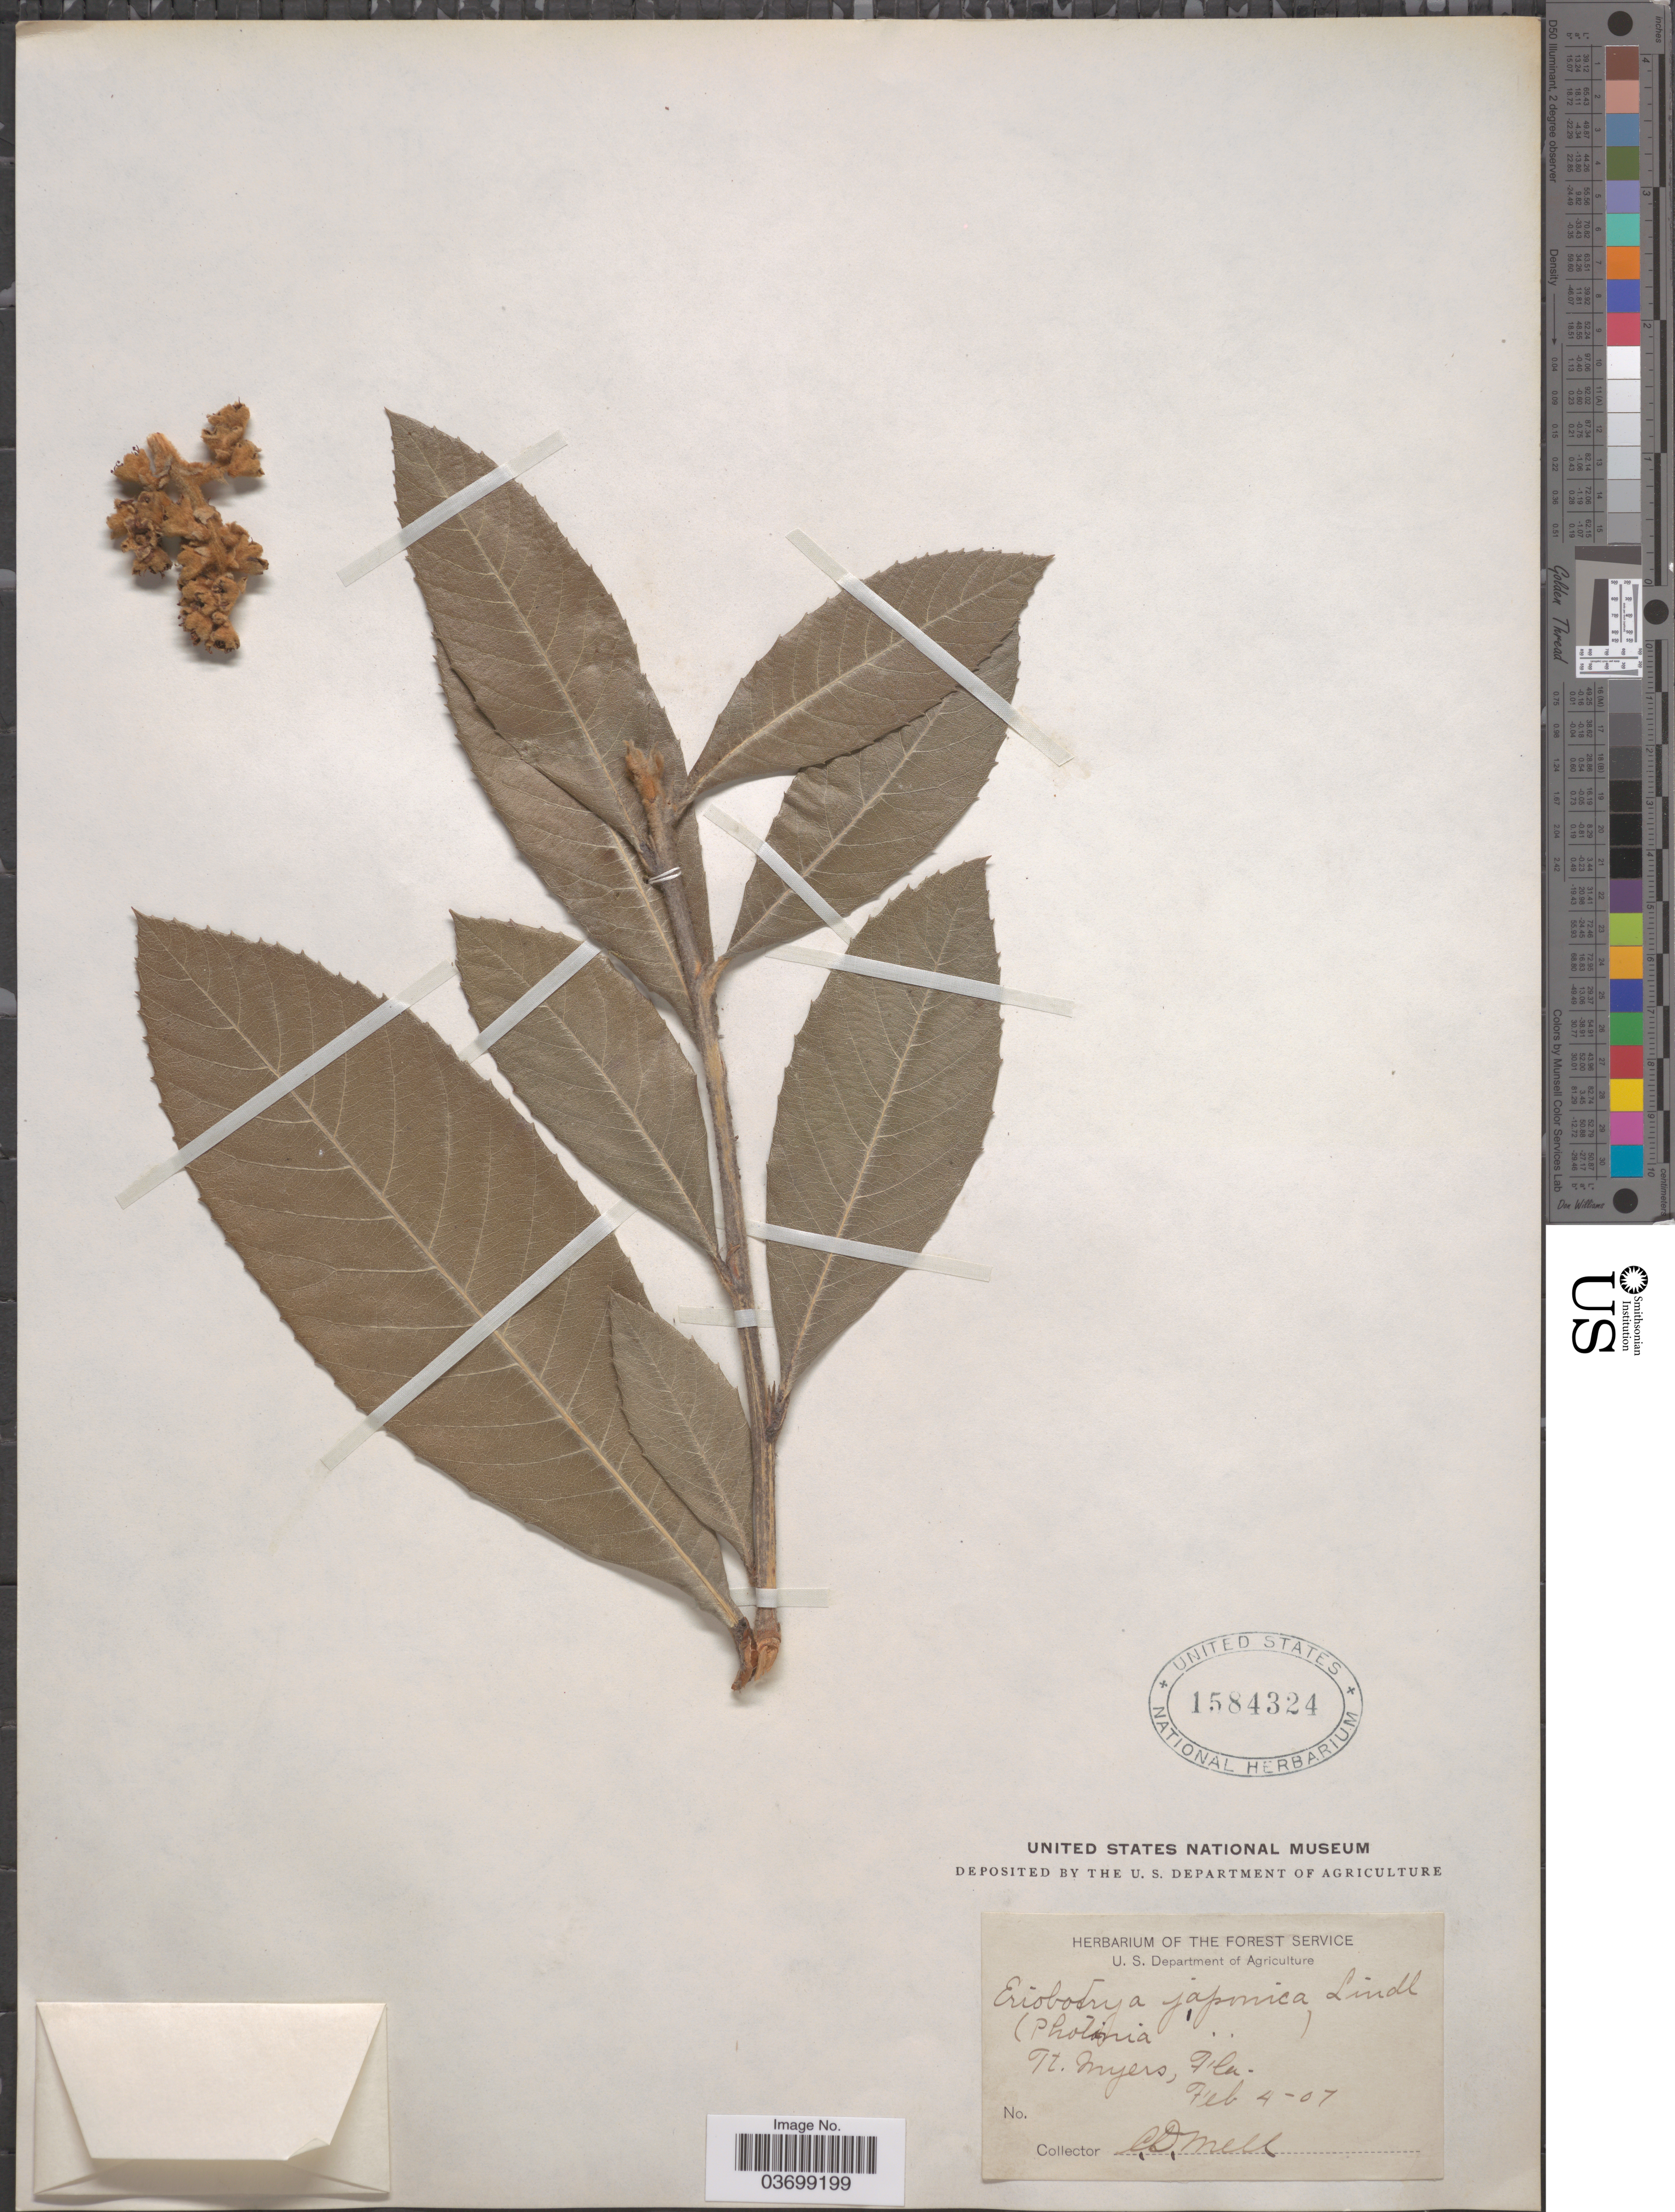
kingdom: Plantae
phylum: Tracheophyta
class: Magnoliopsida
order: Rosales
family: Rosaceae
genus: Rhaphiolepis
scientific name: Rhaphiolepis bibas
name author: (Lour.) Galasso & Banfi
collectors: C. D. Mell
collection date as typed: Transcribed d/m/y: 4/2/7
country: United States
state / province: Florida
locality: Ft. Myers.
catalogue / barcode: US 1584324